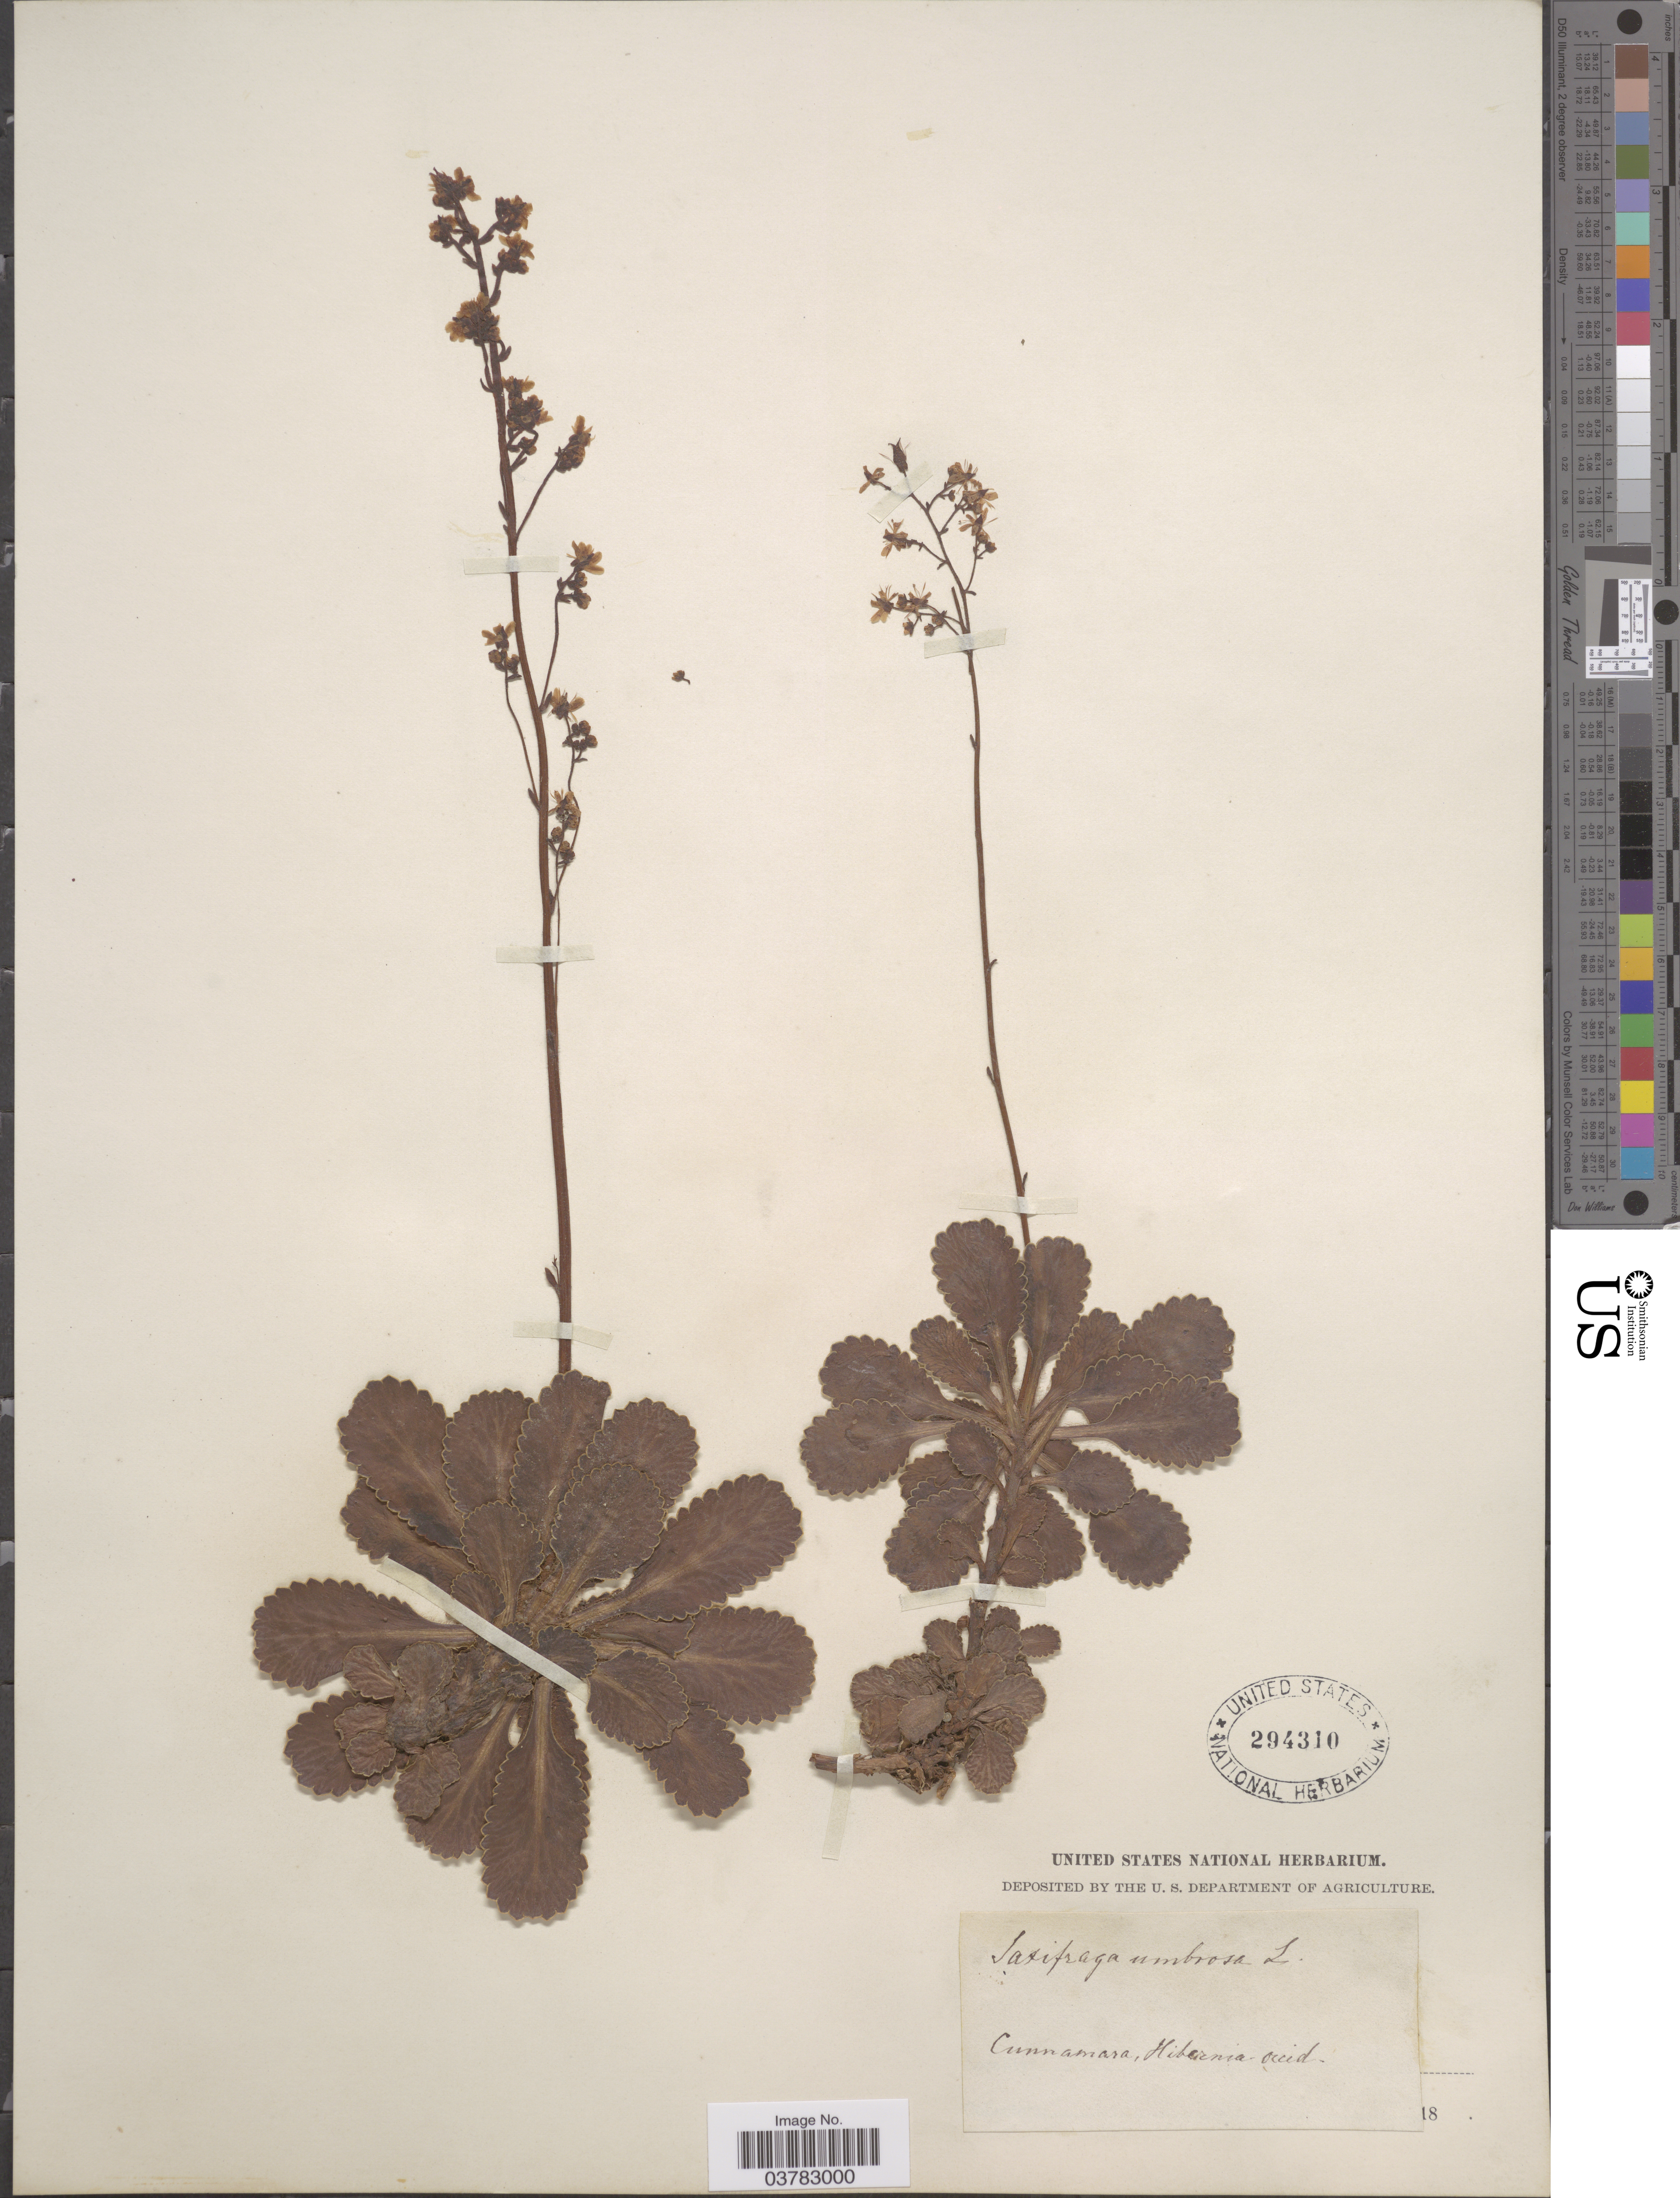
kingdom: Plantae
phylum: Tracheophyta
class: Magnoliopsida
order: Saxifragales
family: Saxifragaceae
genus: Saxifraga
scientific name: Saxifraga umbrosa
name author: L.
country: Ireland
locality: Cunnamara, Hibernia occid.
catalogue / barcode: US 294310